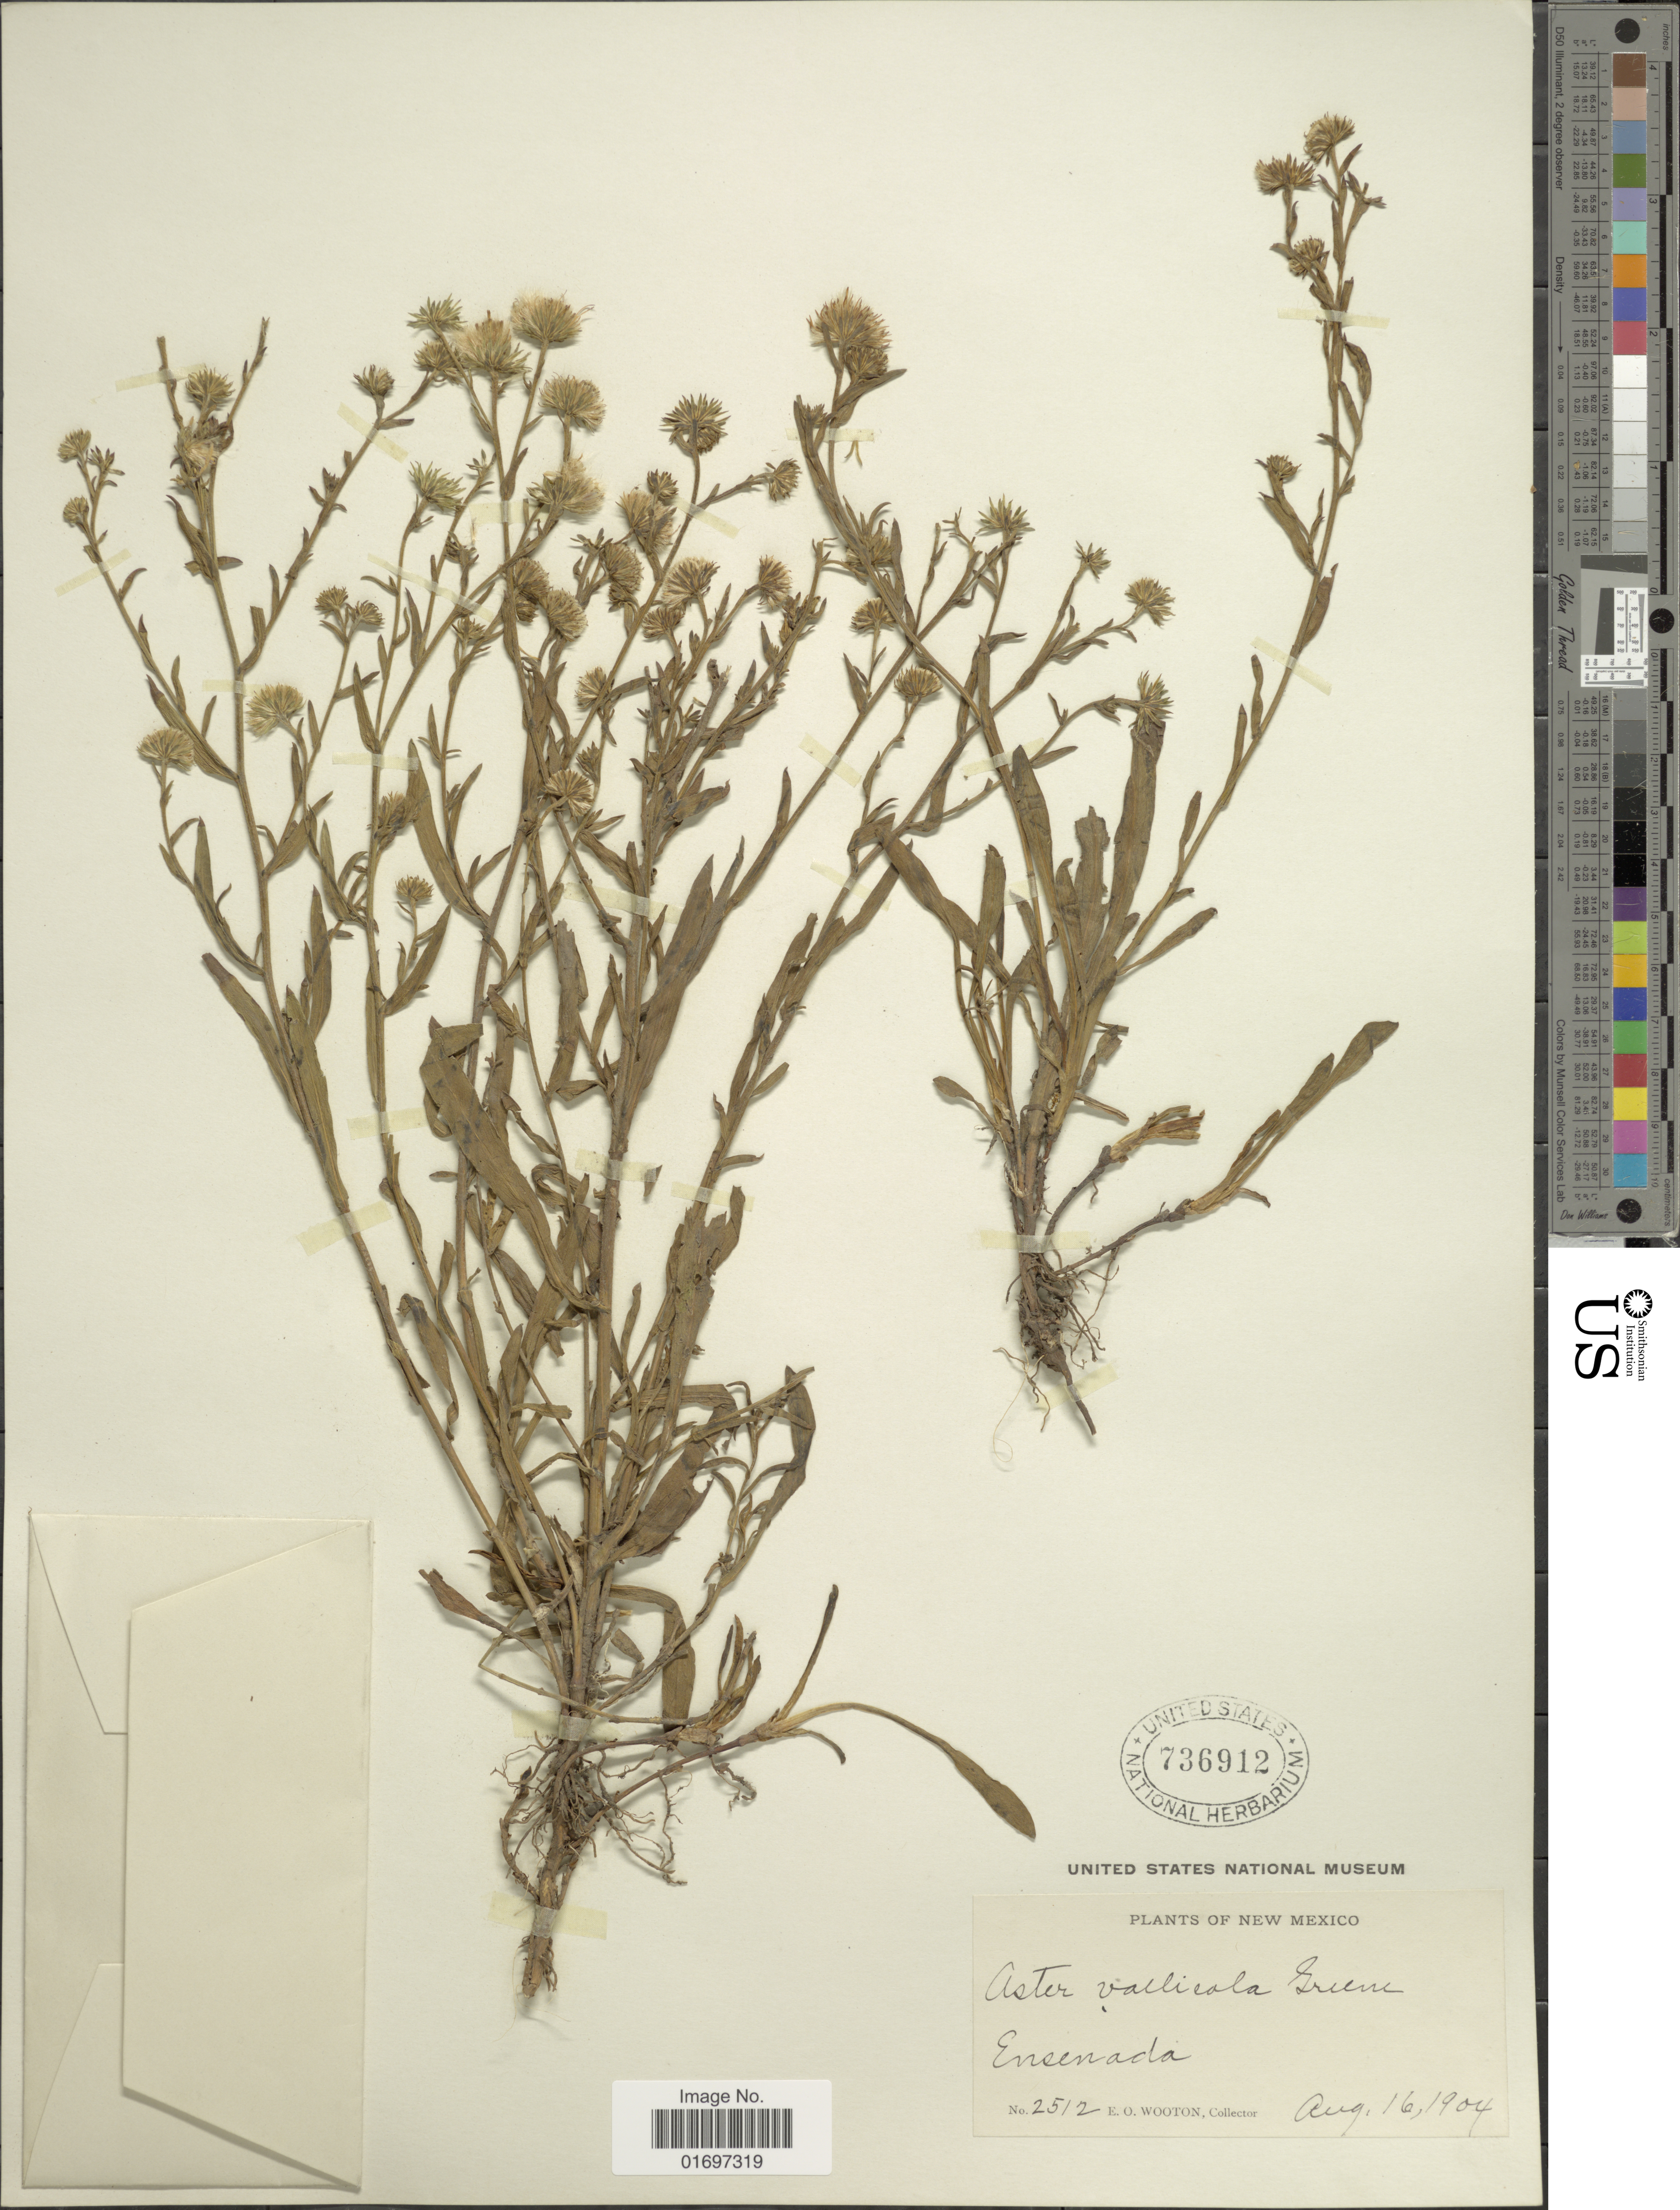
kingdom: Plantae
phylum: Tracheophyta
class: Magnoliopsida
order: Asterales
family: Asteraceae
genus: Symphyotrichum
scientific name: Symphyotrichum ascendens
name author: (Lindl.) G.L. Nesom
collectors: E. O. Wooton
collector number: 2512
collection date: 1904-08-16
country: United States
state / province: New Mexico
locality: New Mexico. Ensenada.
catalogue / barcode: US 736912